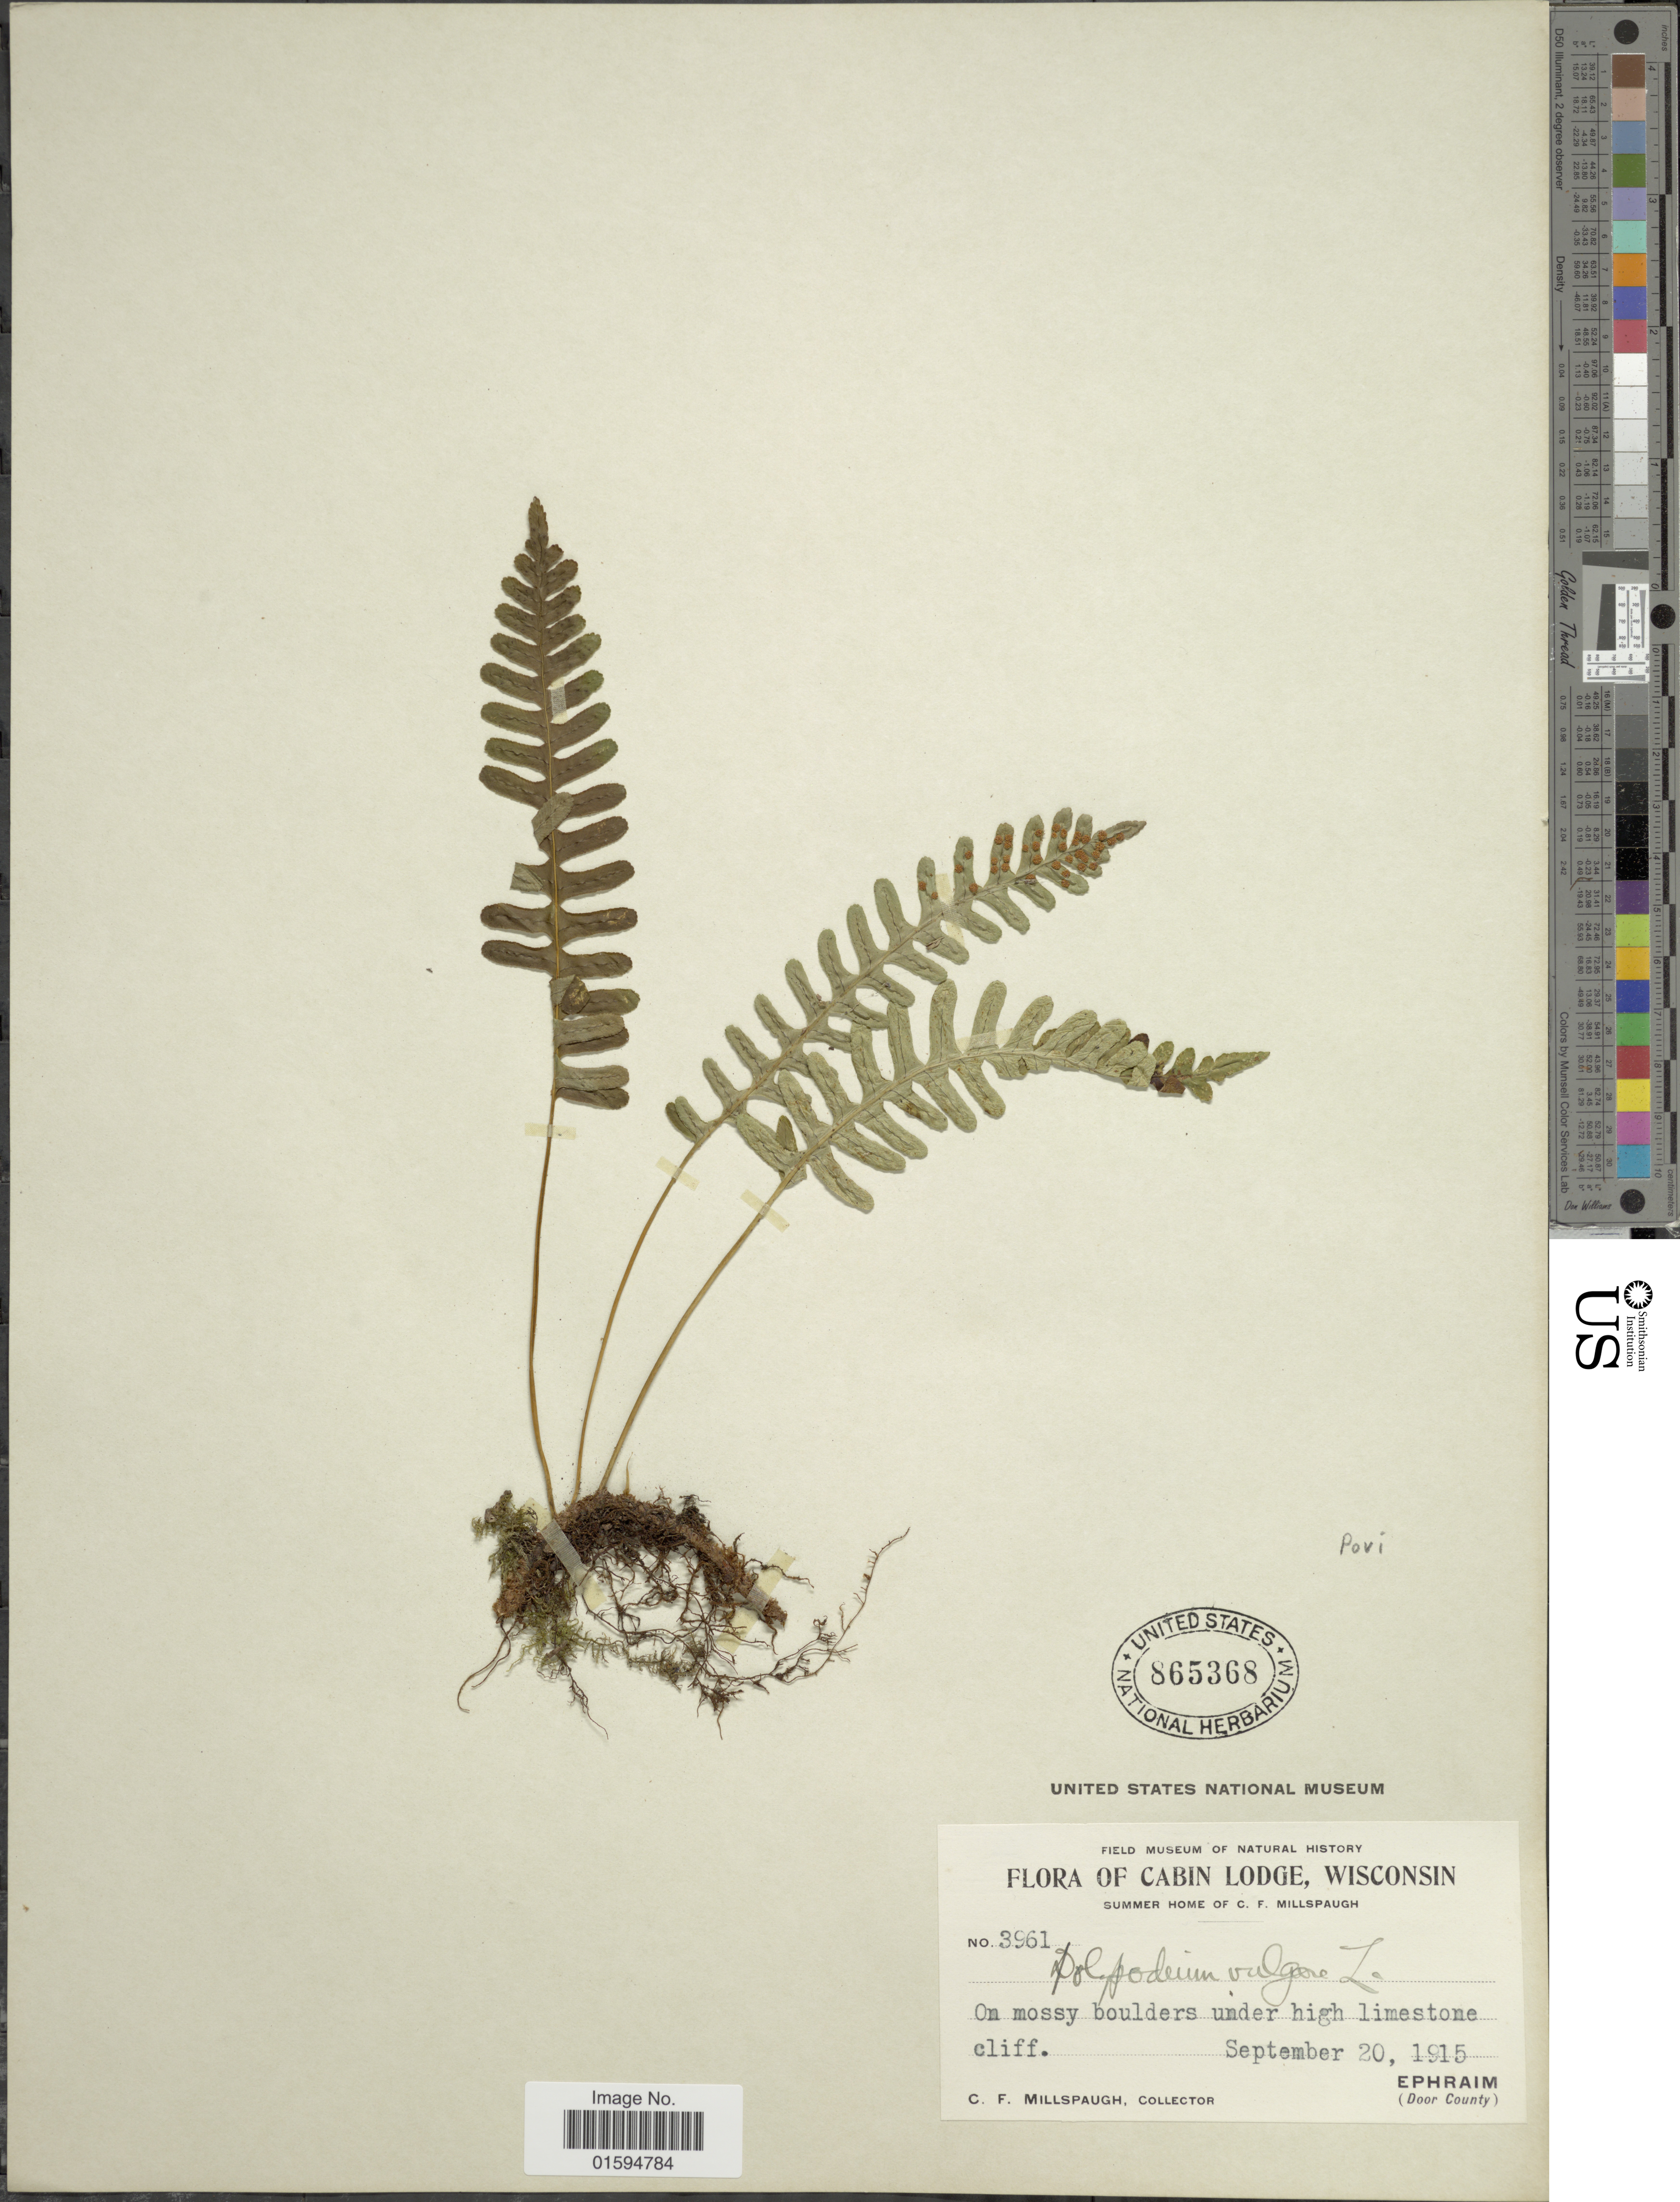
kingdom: Plantae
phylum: Tracheophyta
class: Polypodiopsida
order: Polypodiales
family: Polypodiaceae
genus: Polypodium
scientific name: Polypodium virginianum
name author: L.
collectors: C. F. Millspaugh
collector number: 3961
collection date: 1915-09-20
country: United States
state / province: Wisconsin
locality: Cabin Lodge, Summer home of C.F. Millspaugh. Ephraim (Door County)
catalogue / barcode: US 865368